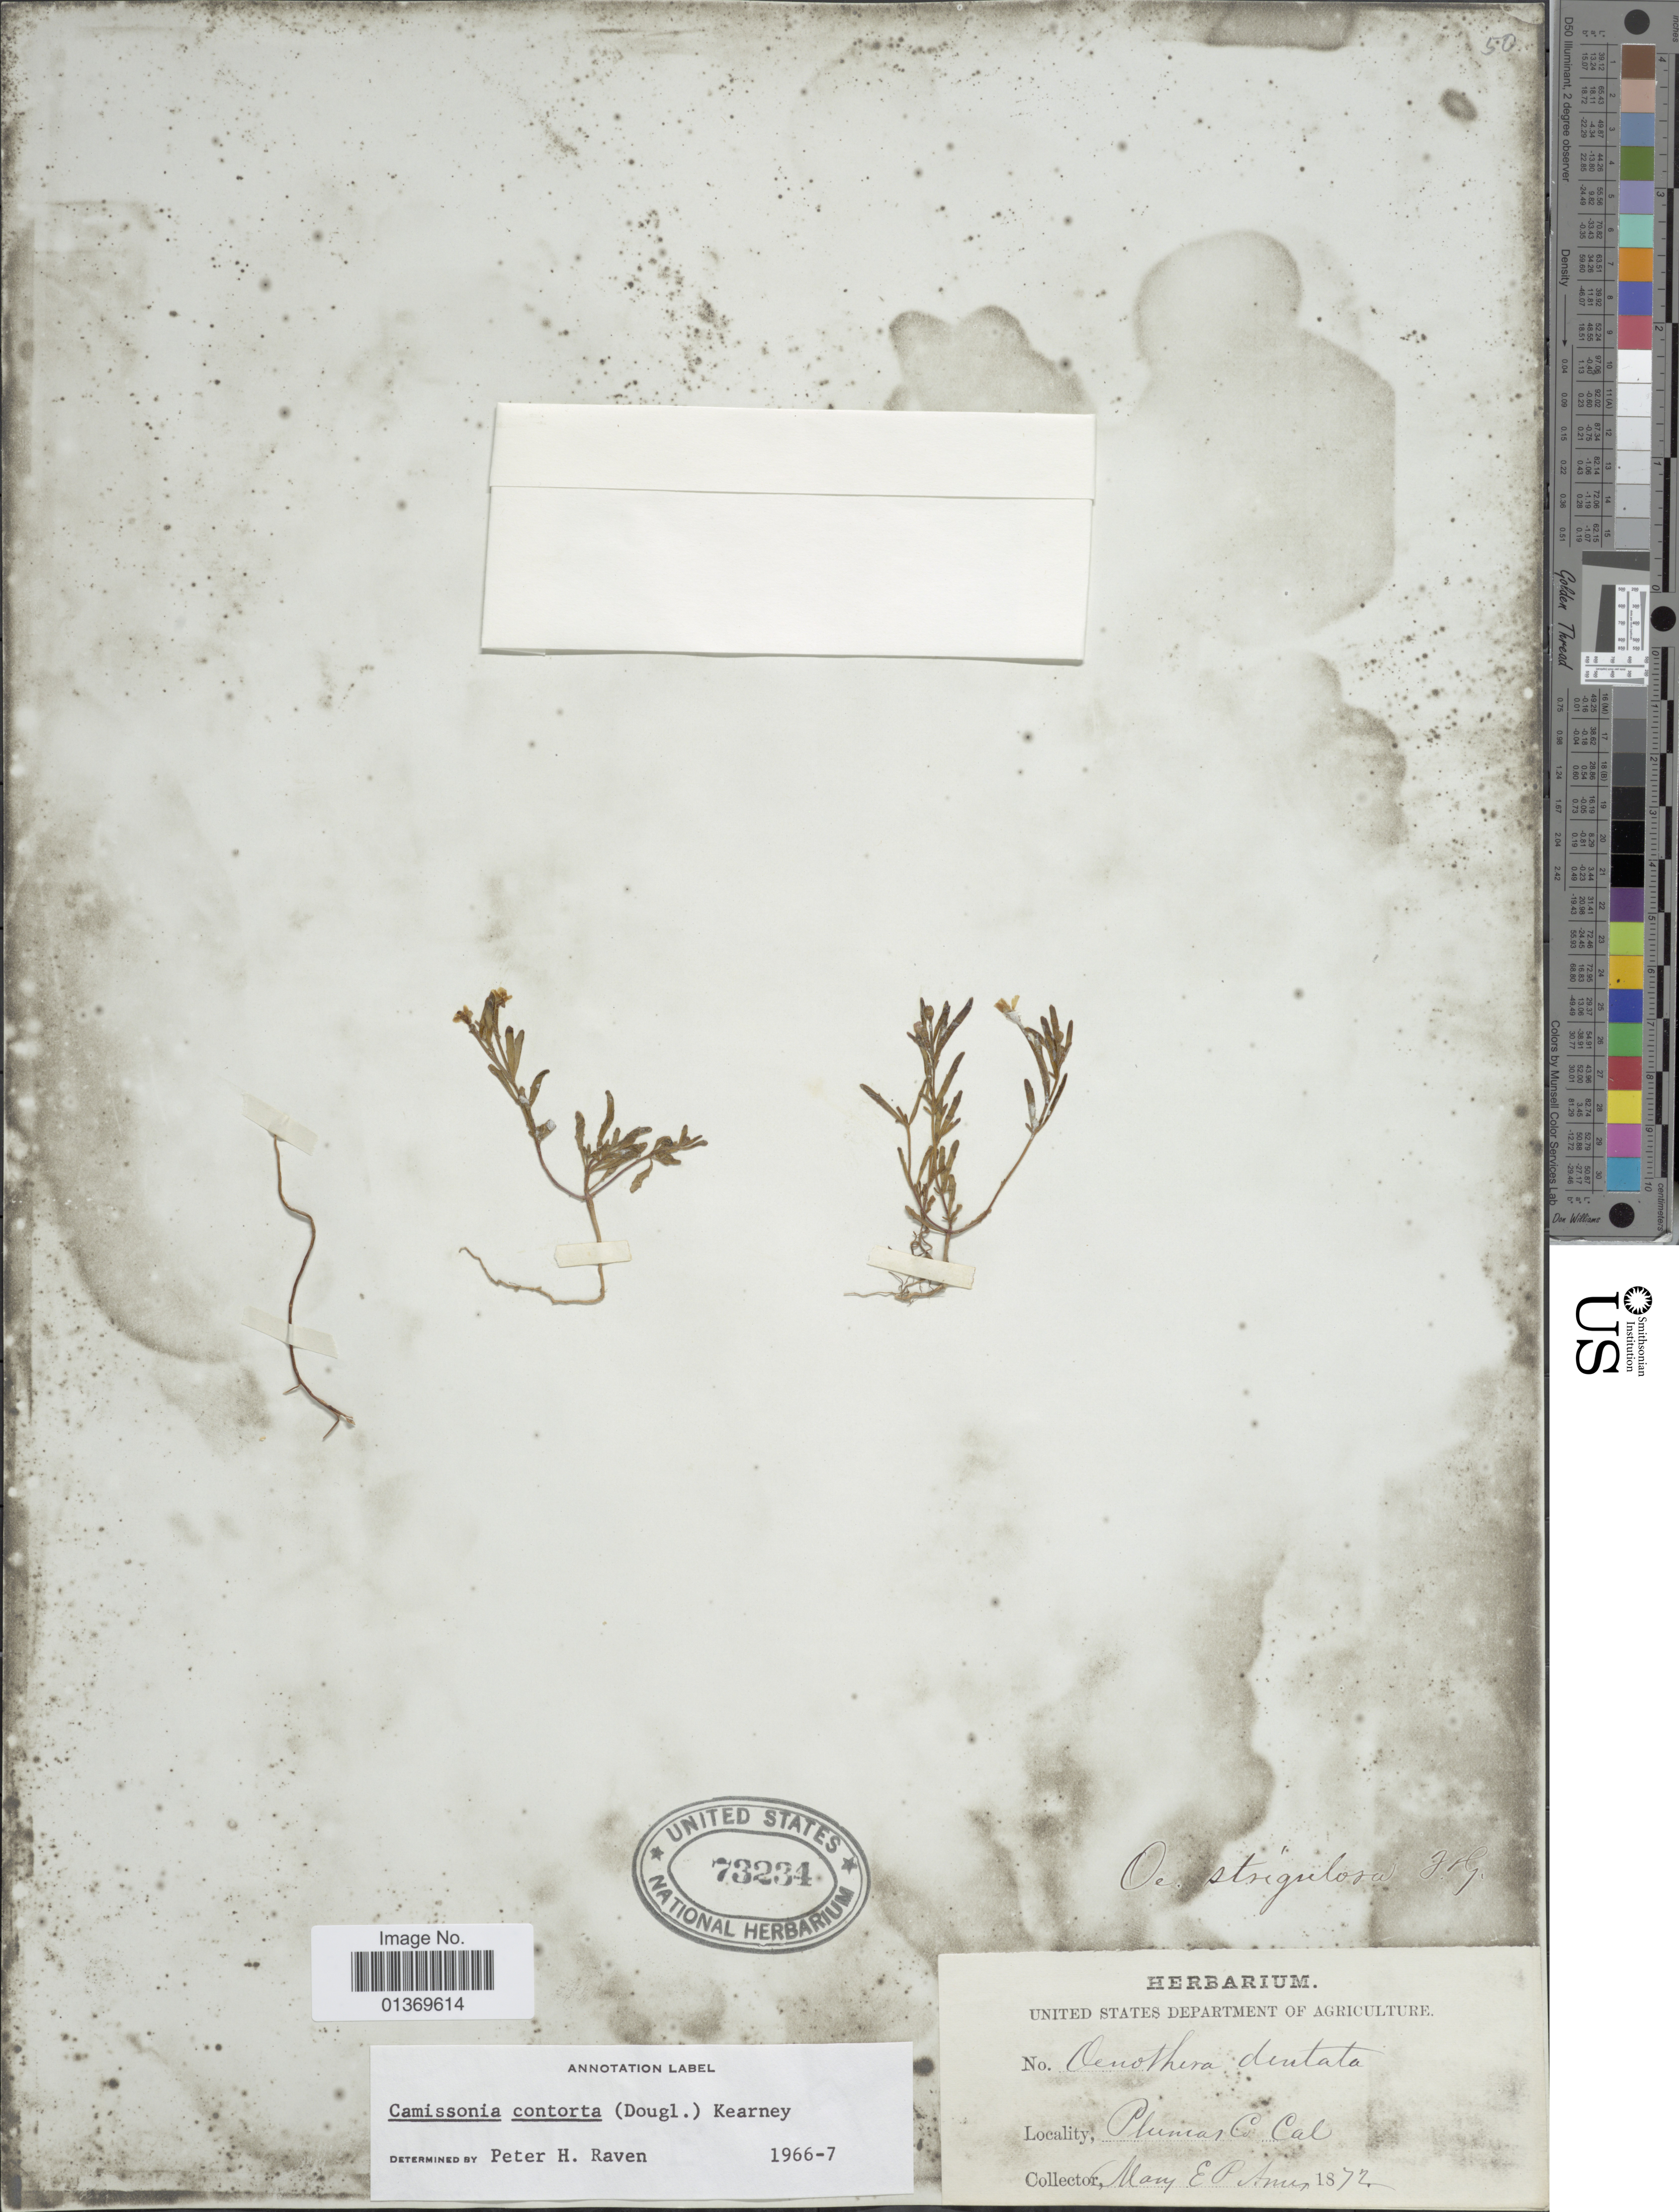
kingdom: Plantae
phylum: Tracheophyta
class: Magnoliopsida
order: Myrtales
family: Onagraceae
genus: Camissonia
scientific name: Camissonia contorta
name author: (Douglas) Kearney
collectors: M. E. P. Ames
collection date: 1872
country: United States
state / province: California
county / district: Plumas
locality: Plumas Co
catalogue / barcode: US 73234